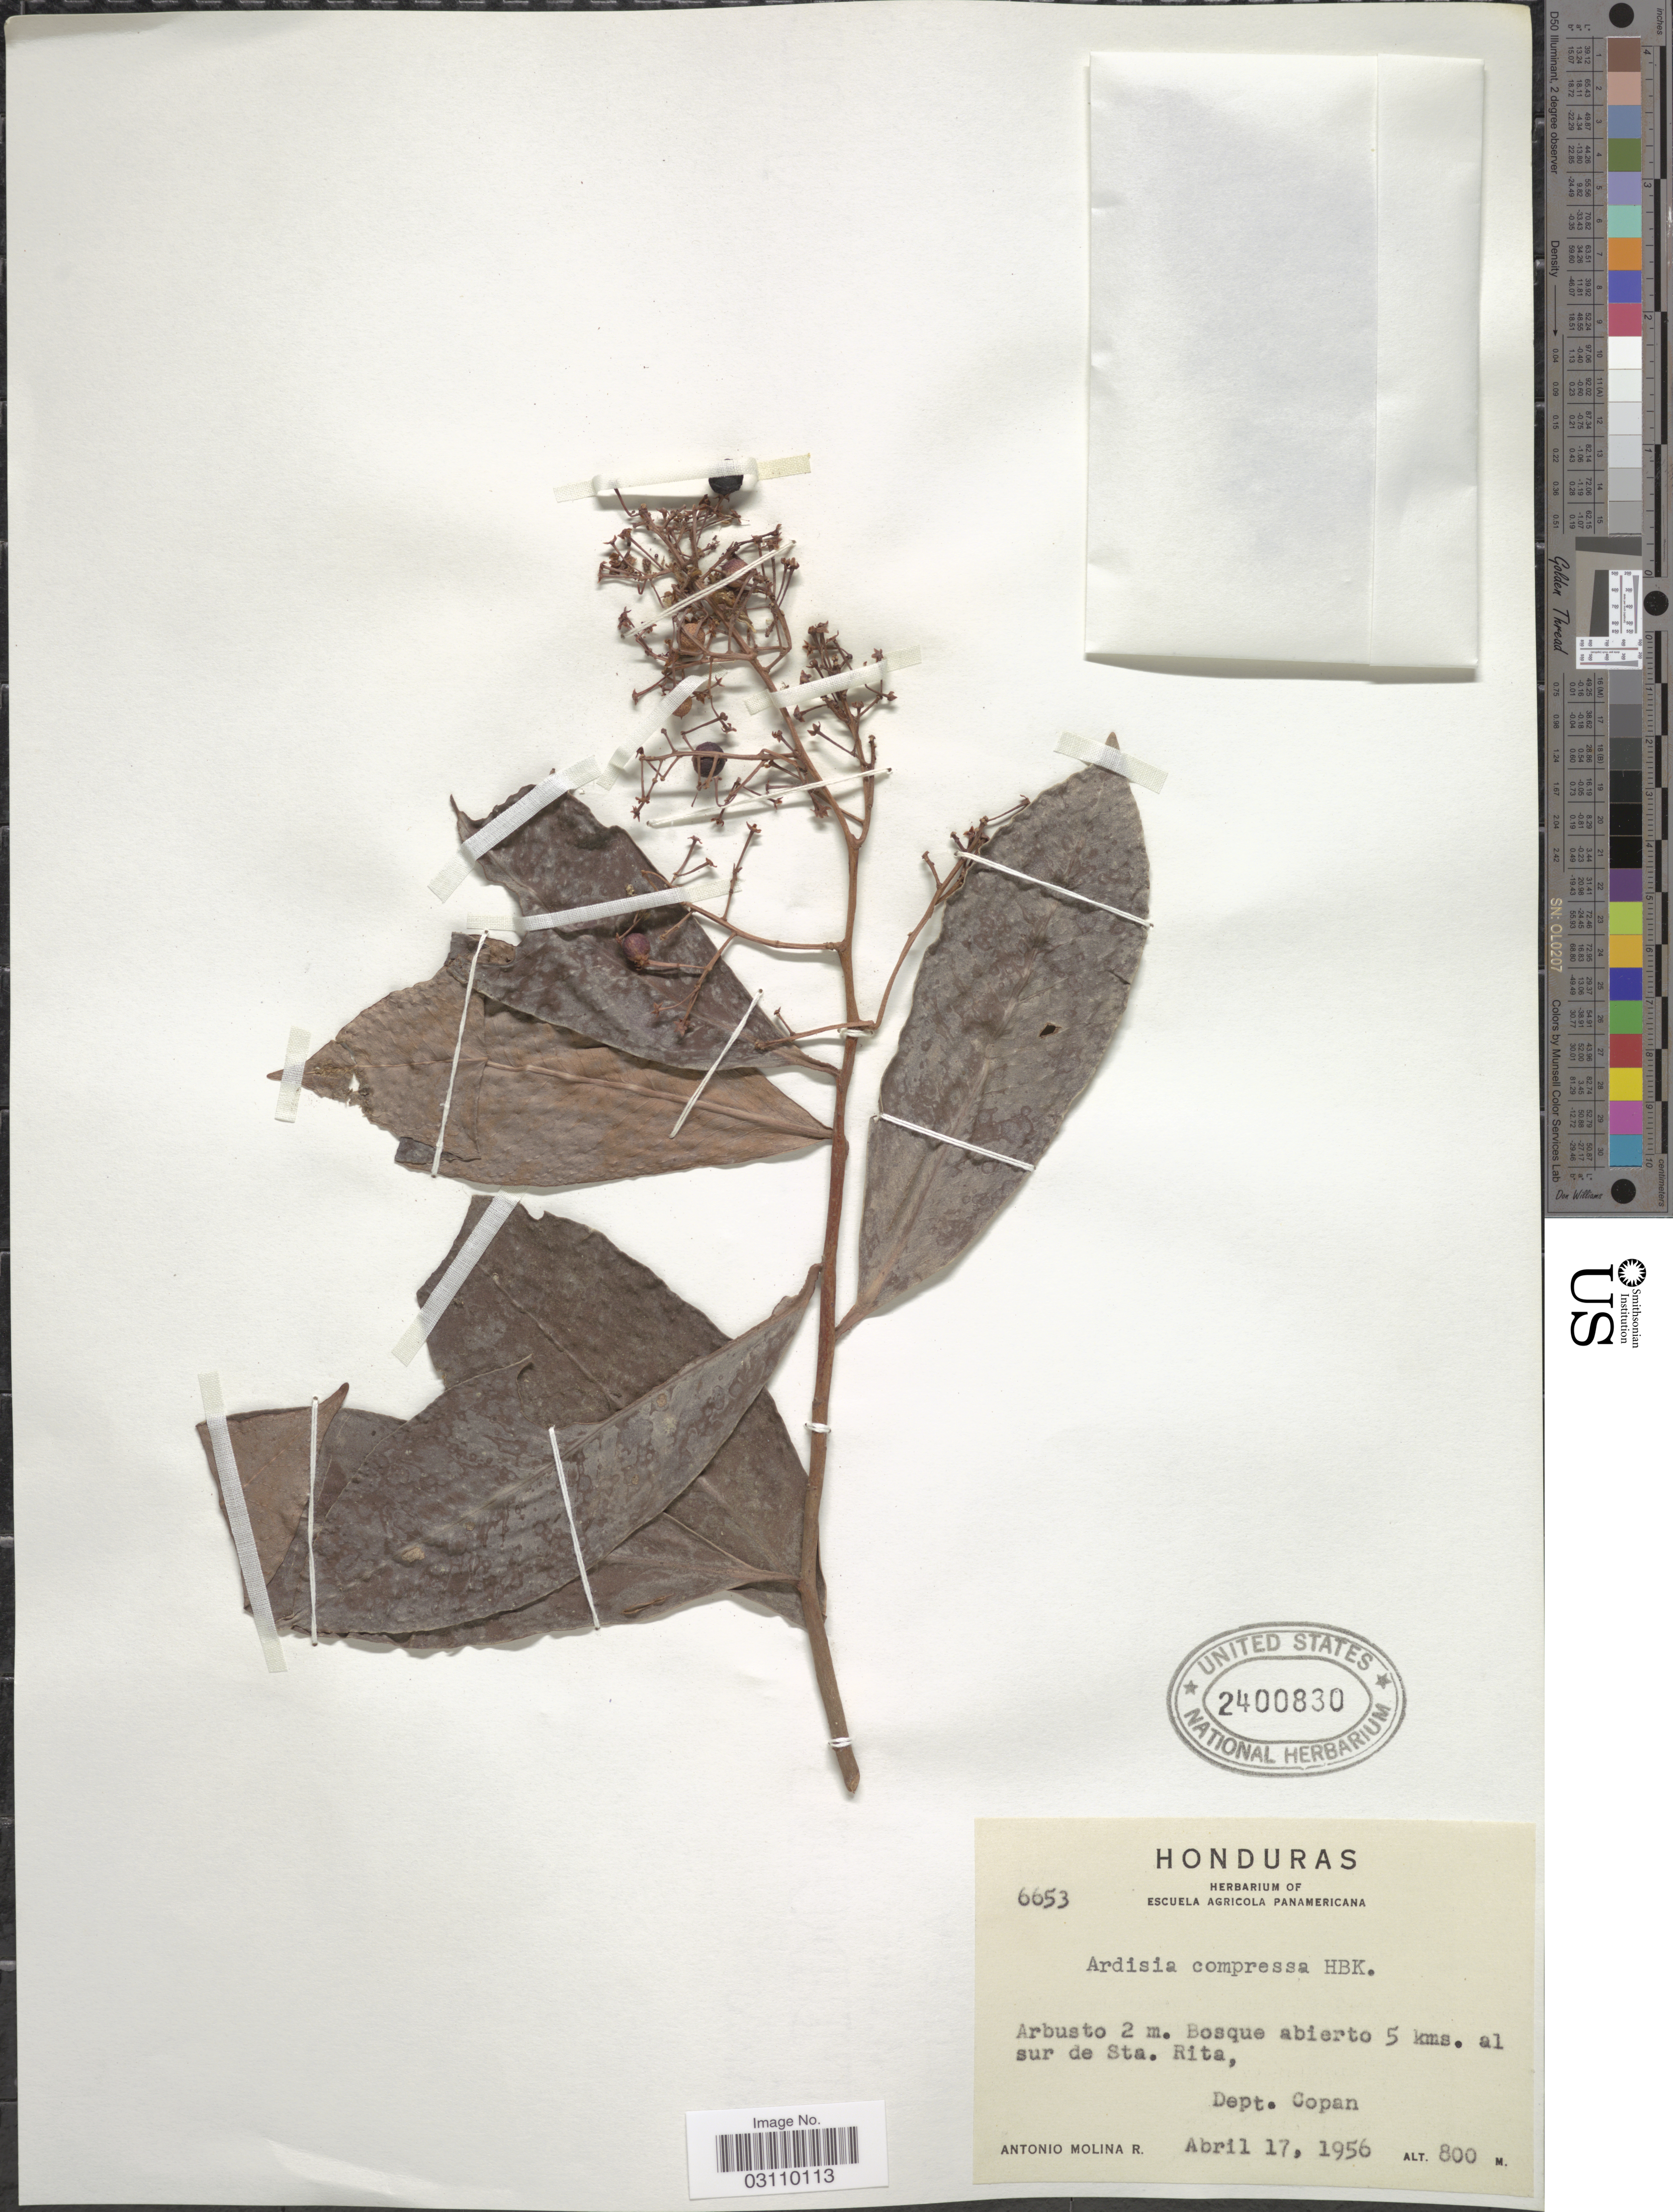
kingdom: Plantae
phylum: Tracheophyta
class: Magnoliopsida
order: Ericales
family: Primulaceae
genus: Ardisia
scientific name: Ardisia compressa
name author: Kunth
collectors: A. Molina R.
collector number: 6653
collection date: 1956-04-17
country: Honduras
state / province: Copán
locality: Bosque avierto 5 kms. al sur de Sta. Rita, Dept. Copan.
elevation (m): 800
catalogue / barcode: US 2400830